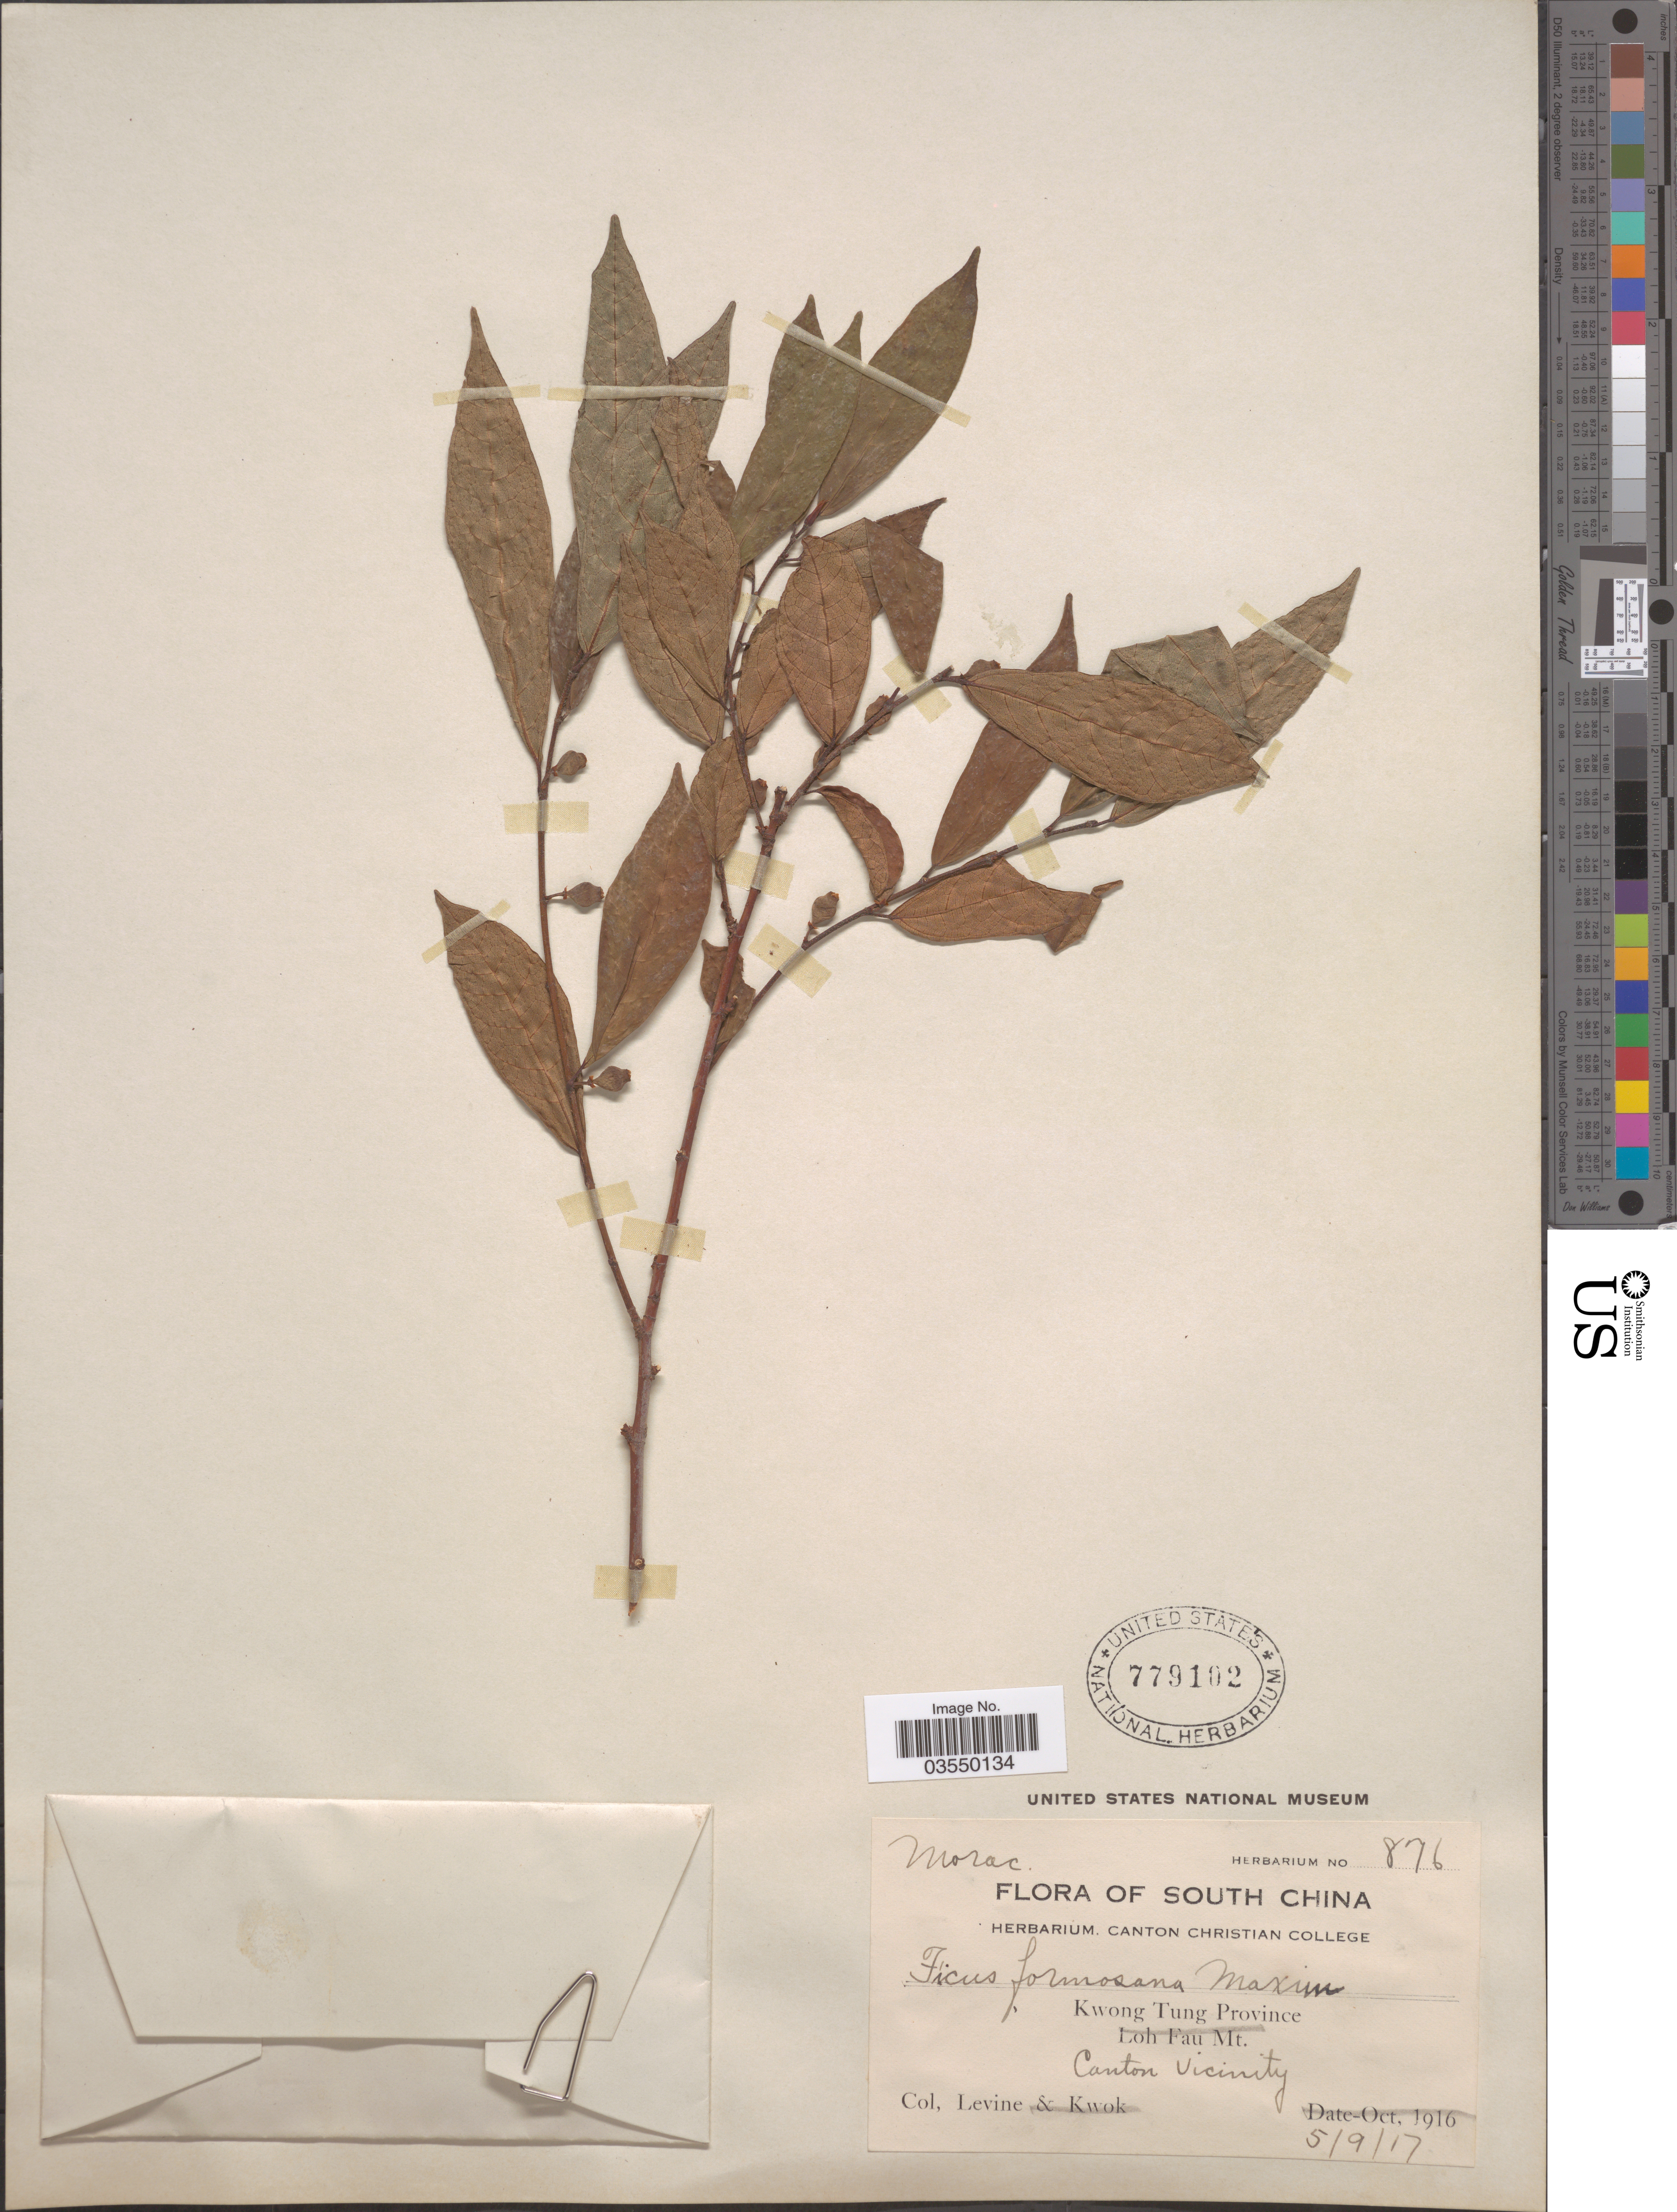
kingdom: Plantae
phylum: Tracheophyta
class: Magnoliopsida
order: Rosales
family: Moraceae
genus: Ficus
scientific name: Ficus formosana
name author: Maxim.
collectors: -. Levine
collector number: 876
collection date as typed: Transcribed d/m/y: 5/9/17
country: China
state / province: Guangdong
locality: South China. Kwong Tung Province. Canton Vicinity.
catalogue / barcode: US 779102